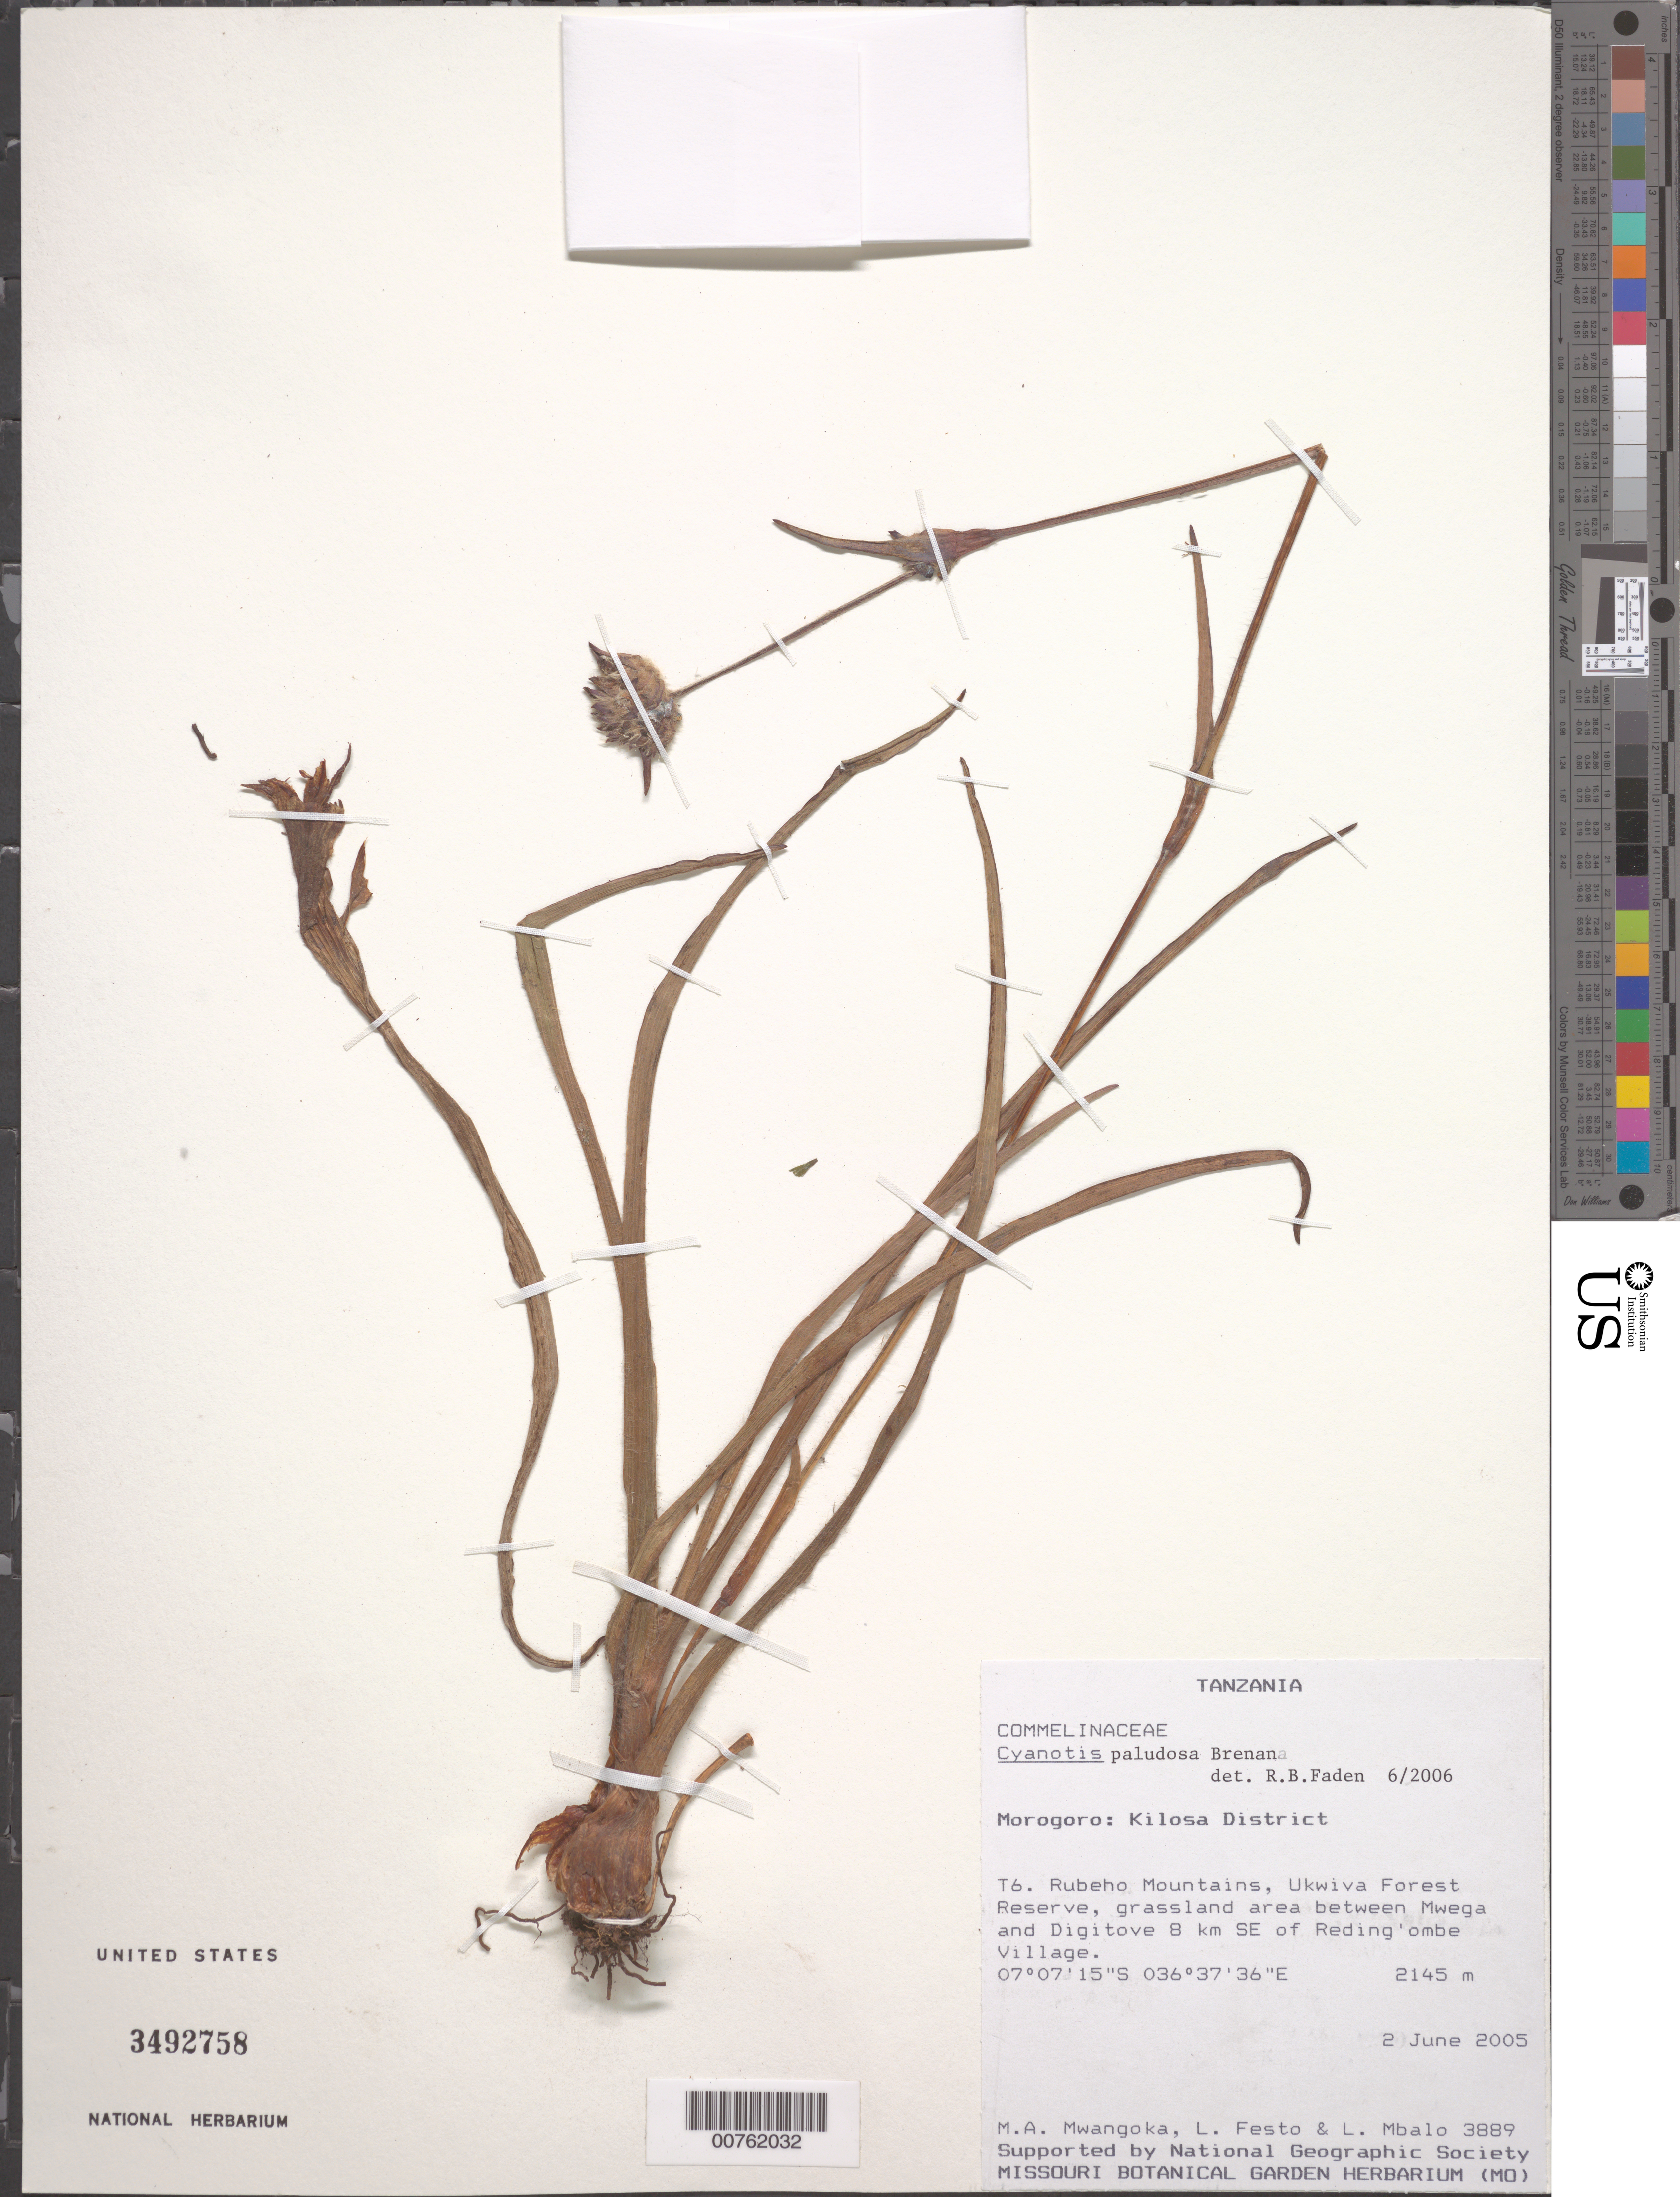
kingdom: Plantae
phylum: Tracheophyta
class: Liliopsida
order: Commelinales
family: Commelinaceae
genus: Cyanotis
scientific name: Cyanotis paludosa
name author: Brenan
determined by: Faden, Robert B., (US), Smithsonian Institution - National Museum of Natural History (UNITED STATES)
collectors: M. A. Mwangoka, L. Festo & L. Mbalo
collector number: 3889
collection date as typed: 02 Jun 2005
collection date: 2005-06-02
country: Tanzania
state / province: Morogoro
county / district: Kilosa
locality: T6. Rubeho Mountains, Ukwiva Forest Reserve.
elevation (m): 2145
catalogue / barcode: US 3492758